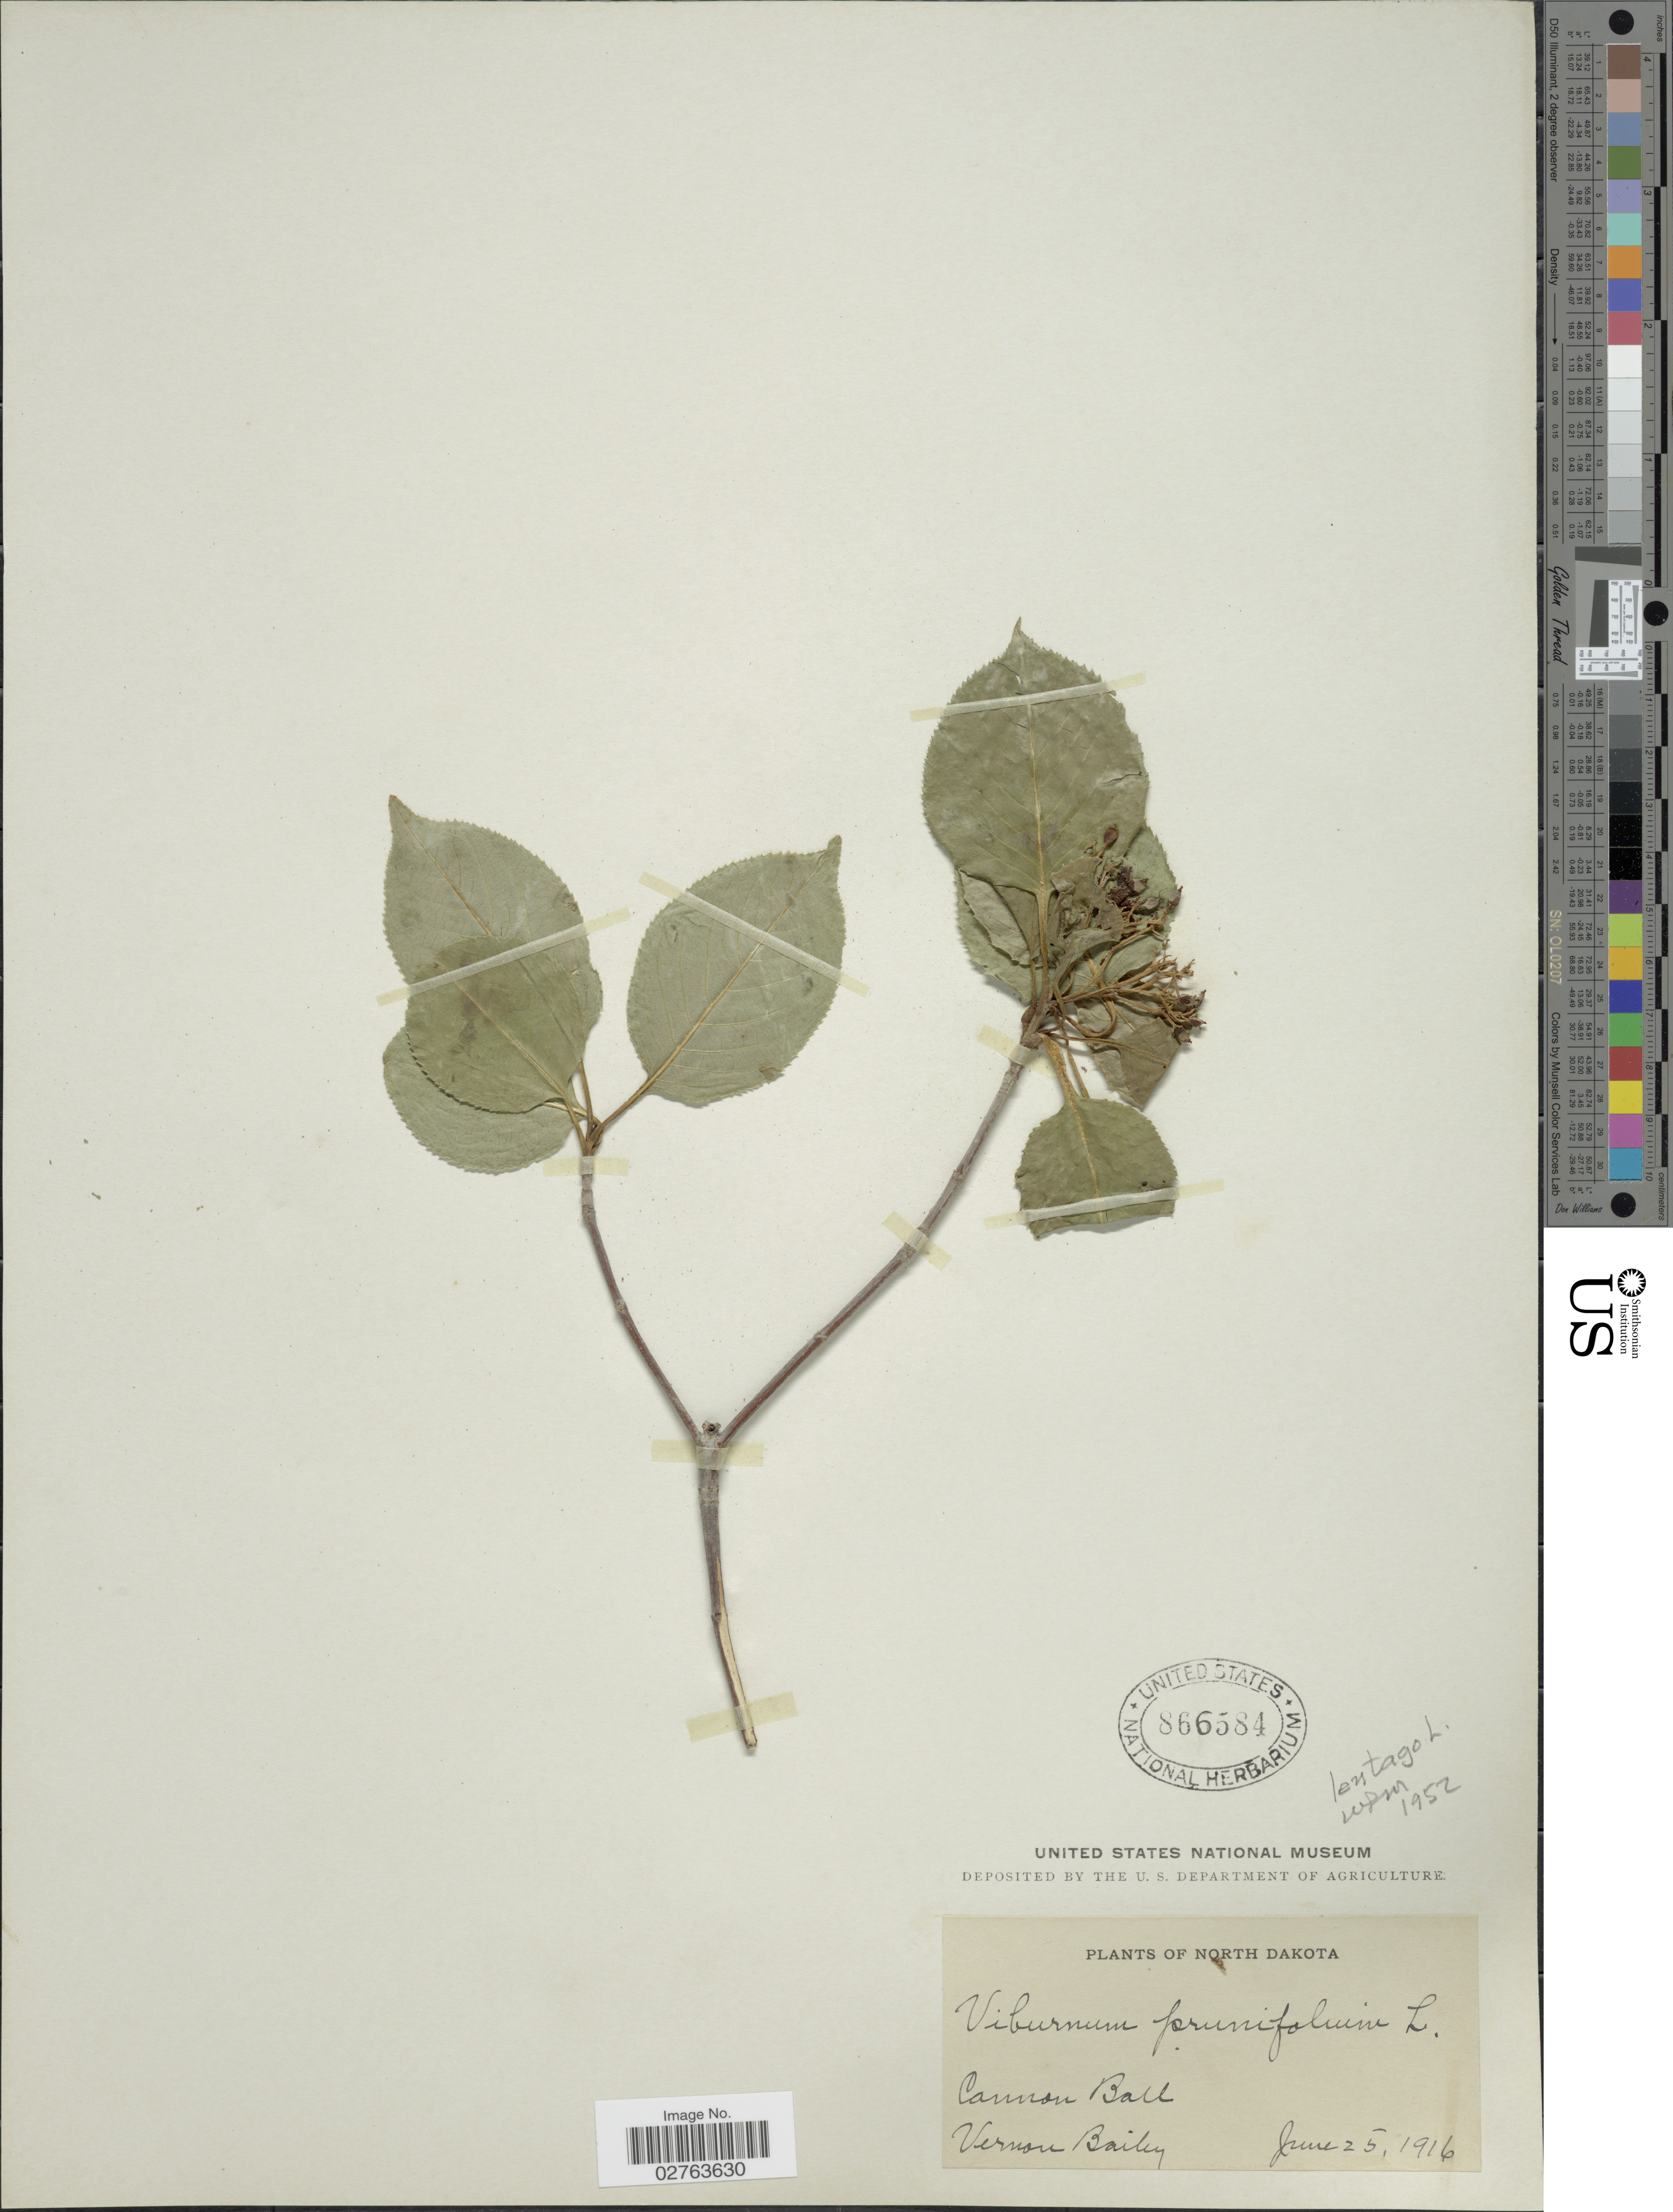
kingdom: Plantae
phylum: Tracheophyta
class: Magnoliopsida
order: Dipsacales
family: Viburnaceae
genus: Viburnum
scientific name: Viburnum lentago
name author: L.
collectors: V. O. Bailey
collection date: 1916-06-25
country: United States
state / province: North Dakota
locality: Cannon Ball.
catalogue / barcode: US 866584